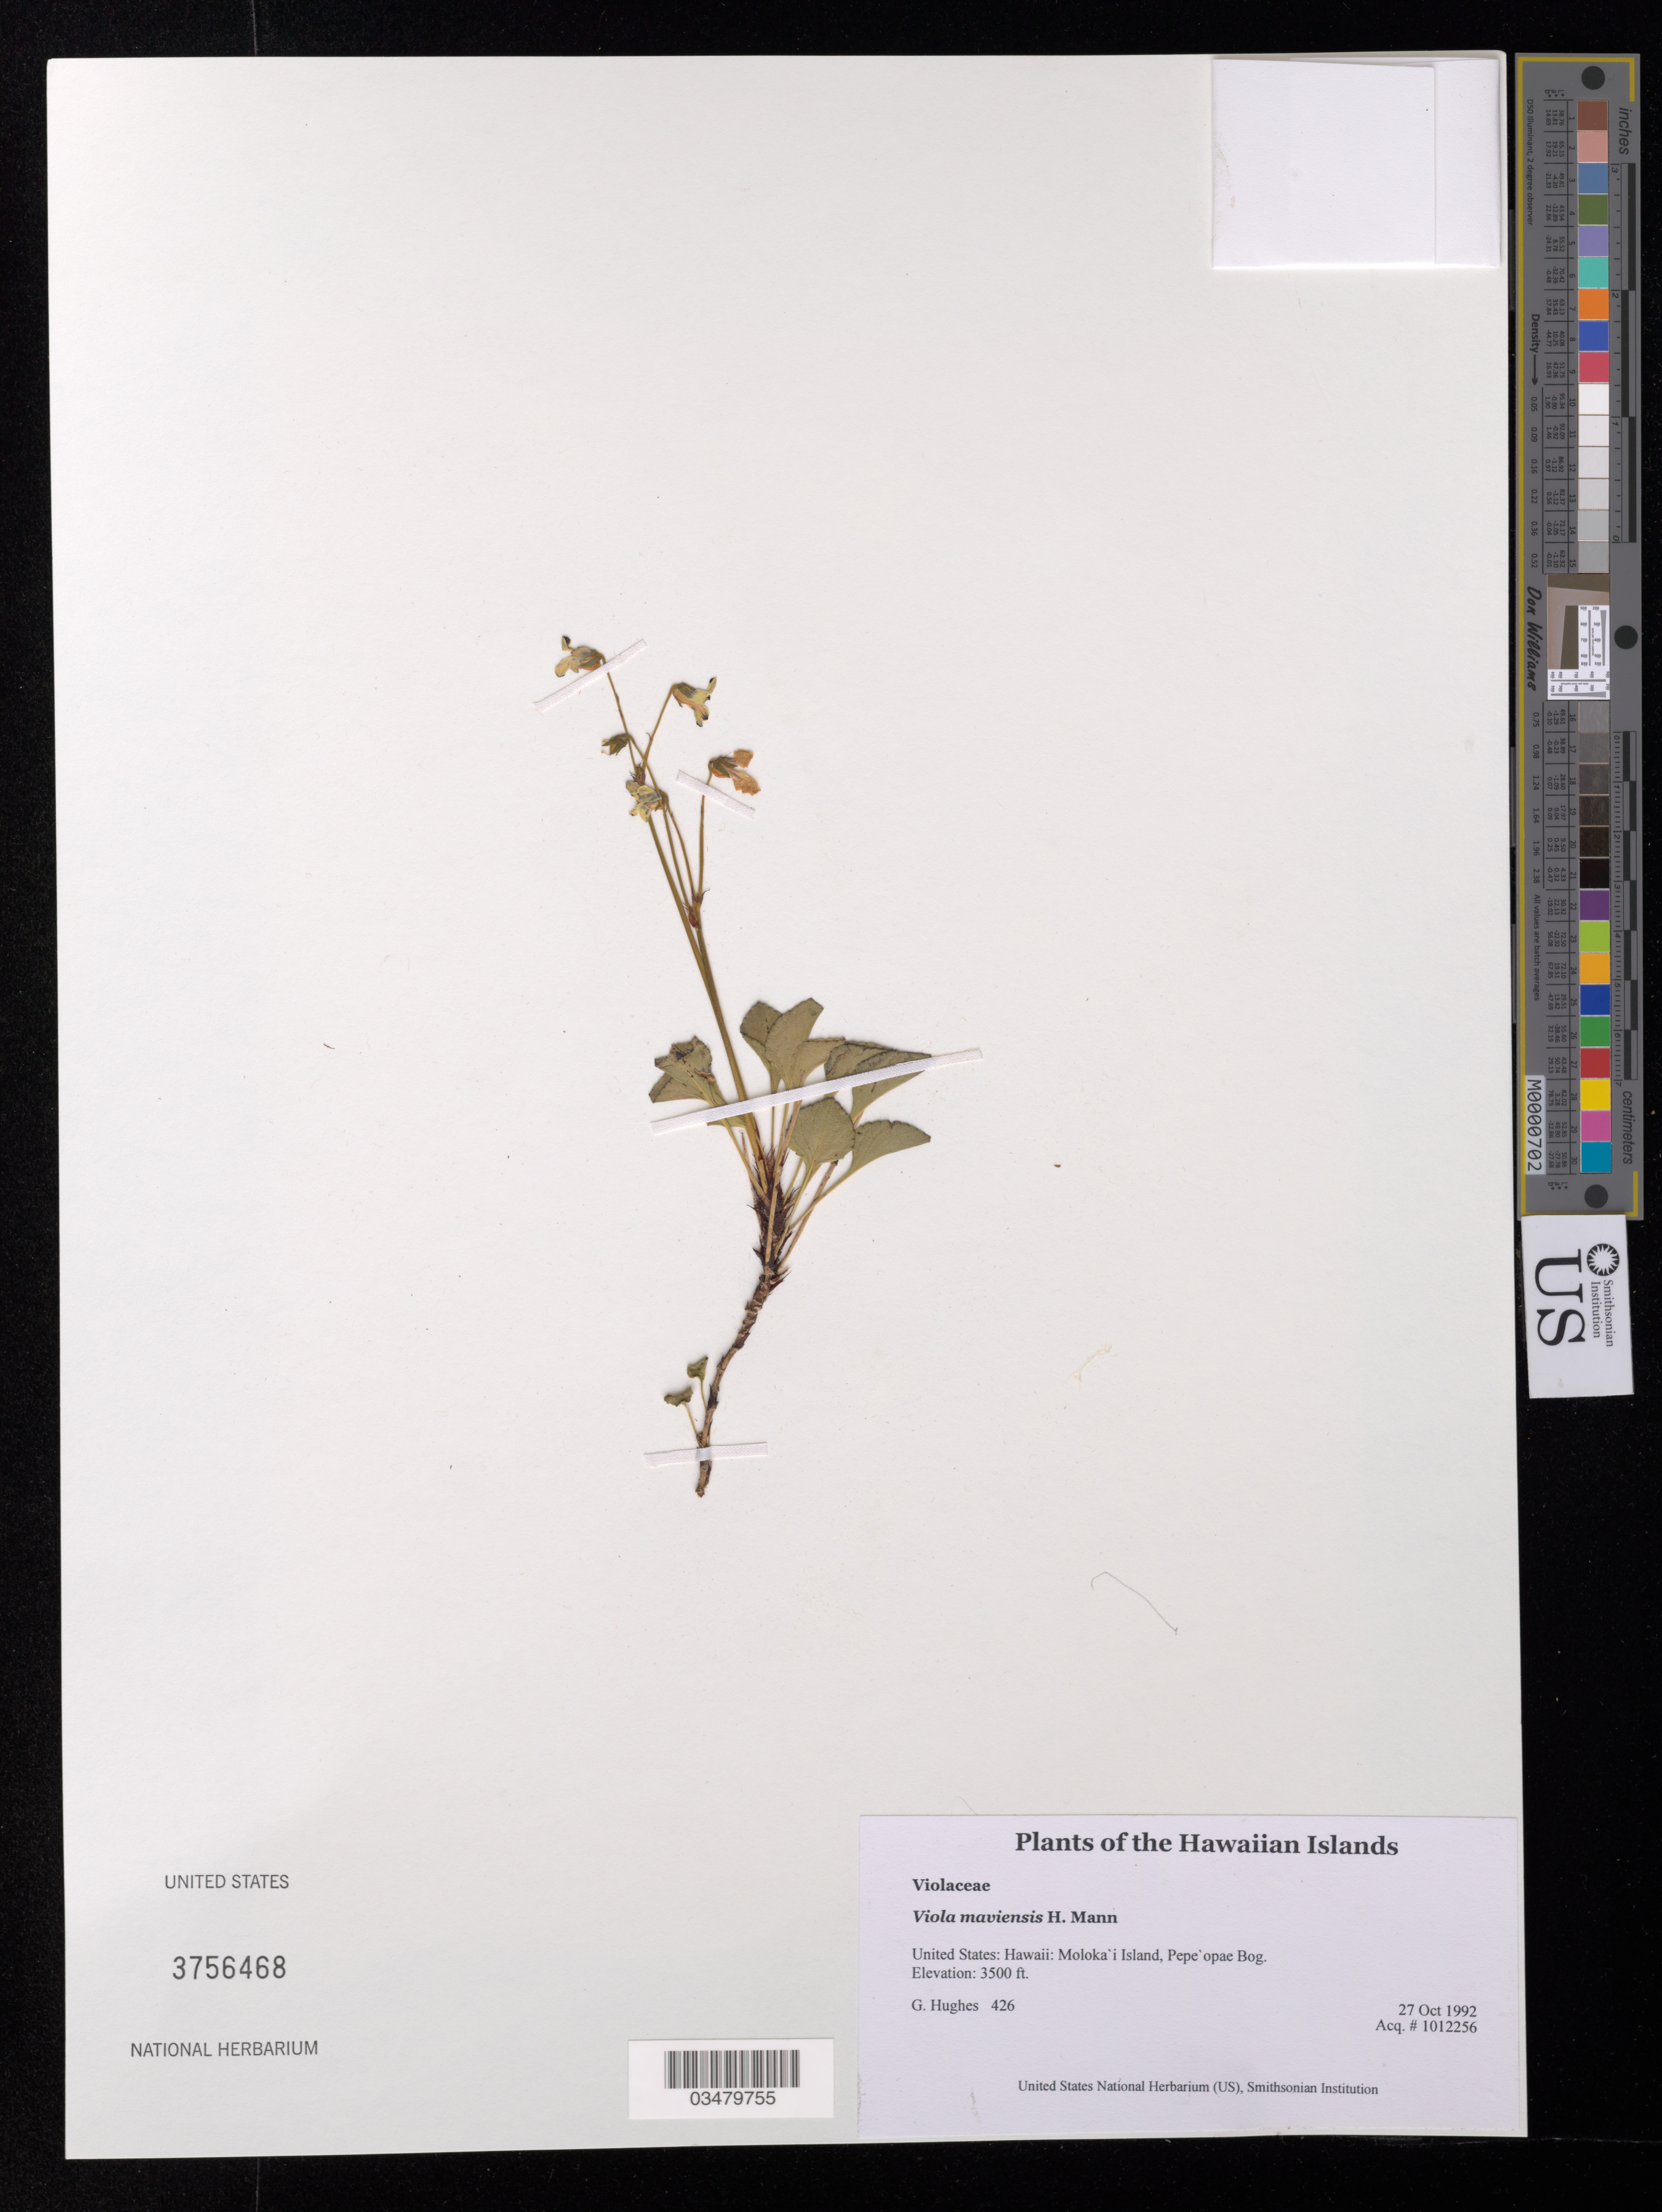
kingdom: Plantae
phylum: Tracheophyta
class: Magnoliopsida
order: Malpighiales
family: Violaceae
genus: Viola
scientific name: Viola maviensis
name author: H. Mann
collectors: G. Hughes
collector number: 426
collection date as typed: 10-27-92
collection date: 1992-10-27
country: United States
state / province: Hawaii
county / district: Maui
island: Moloka'i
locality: Pepe'opae Bog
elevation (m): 1067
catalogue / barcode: US 3756468